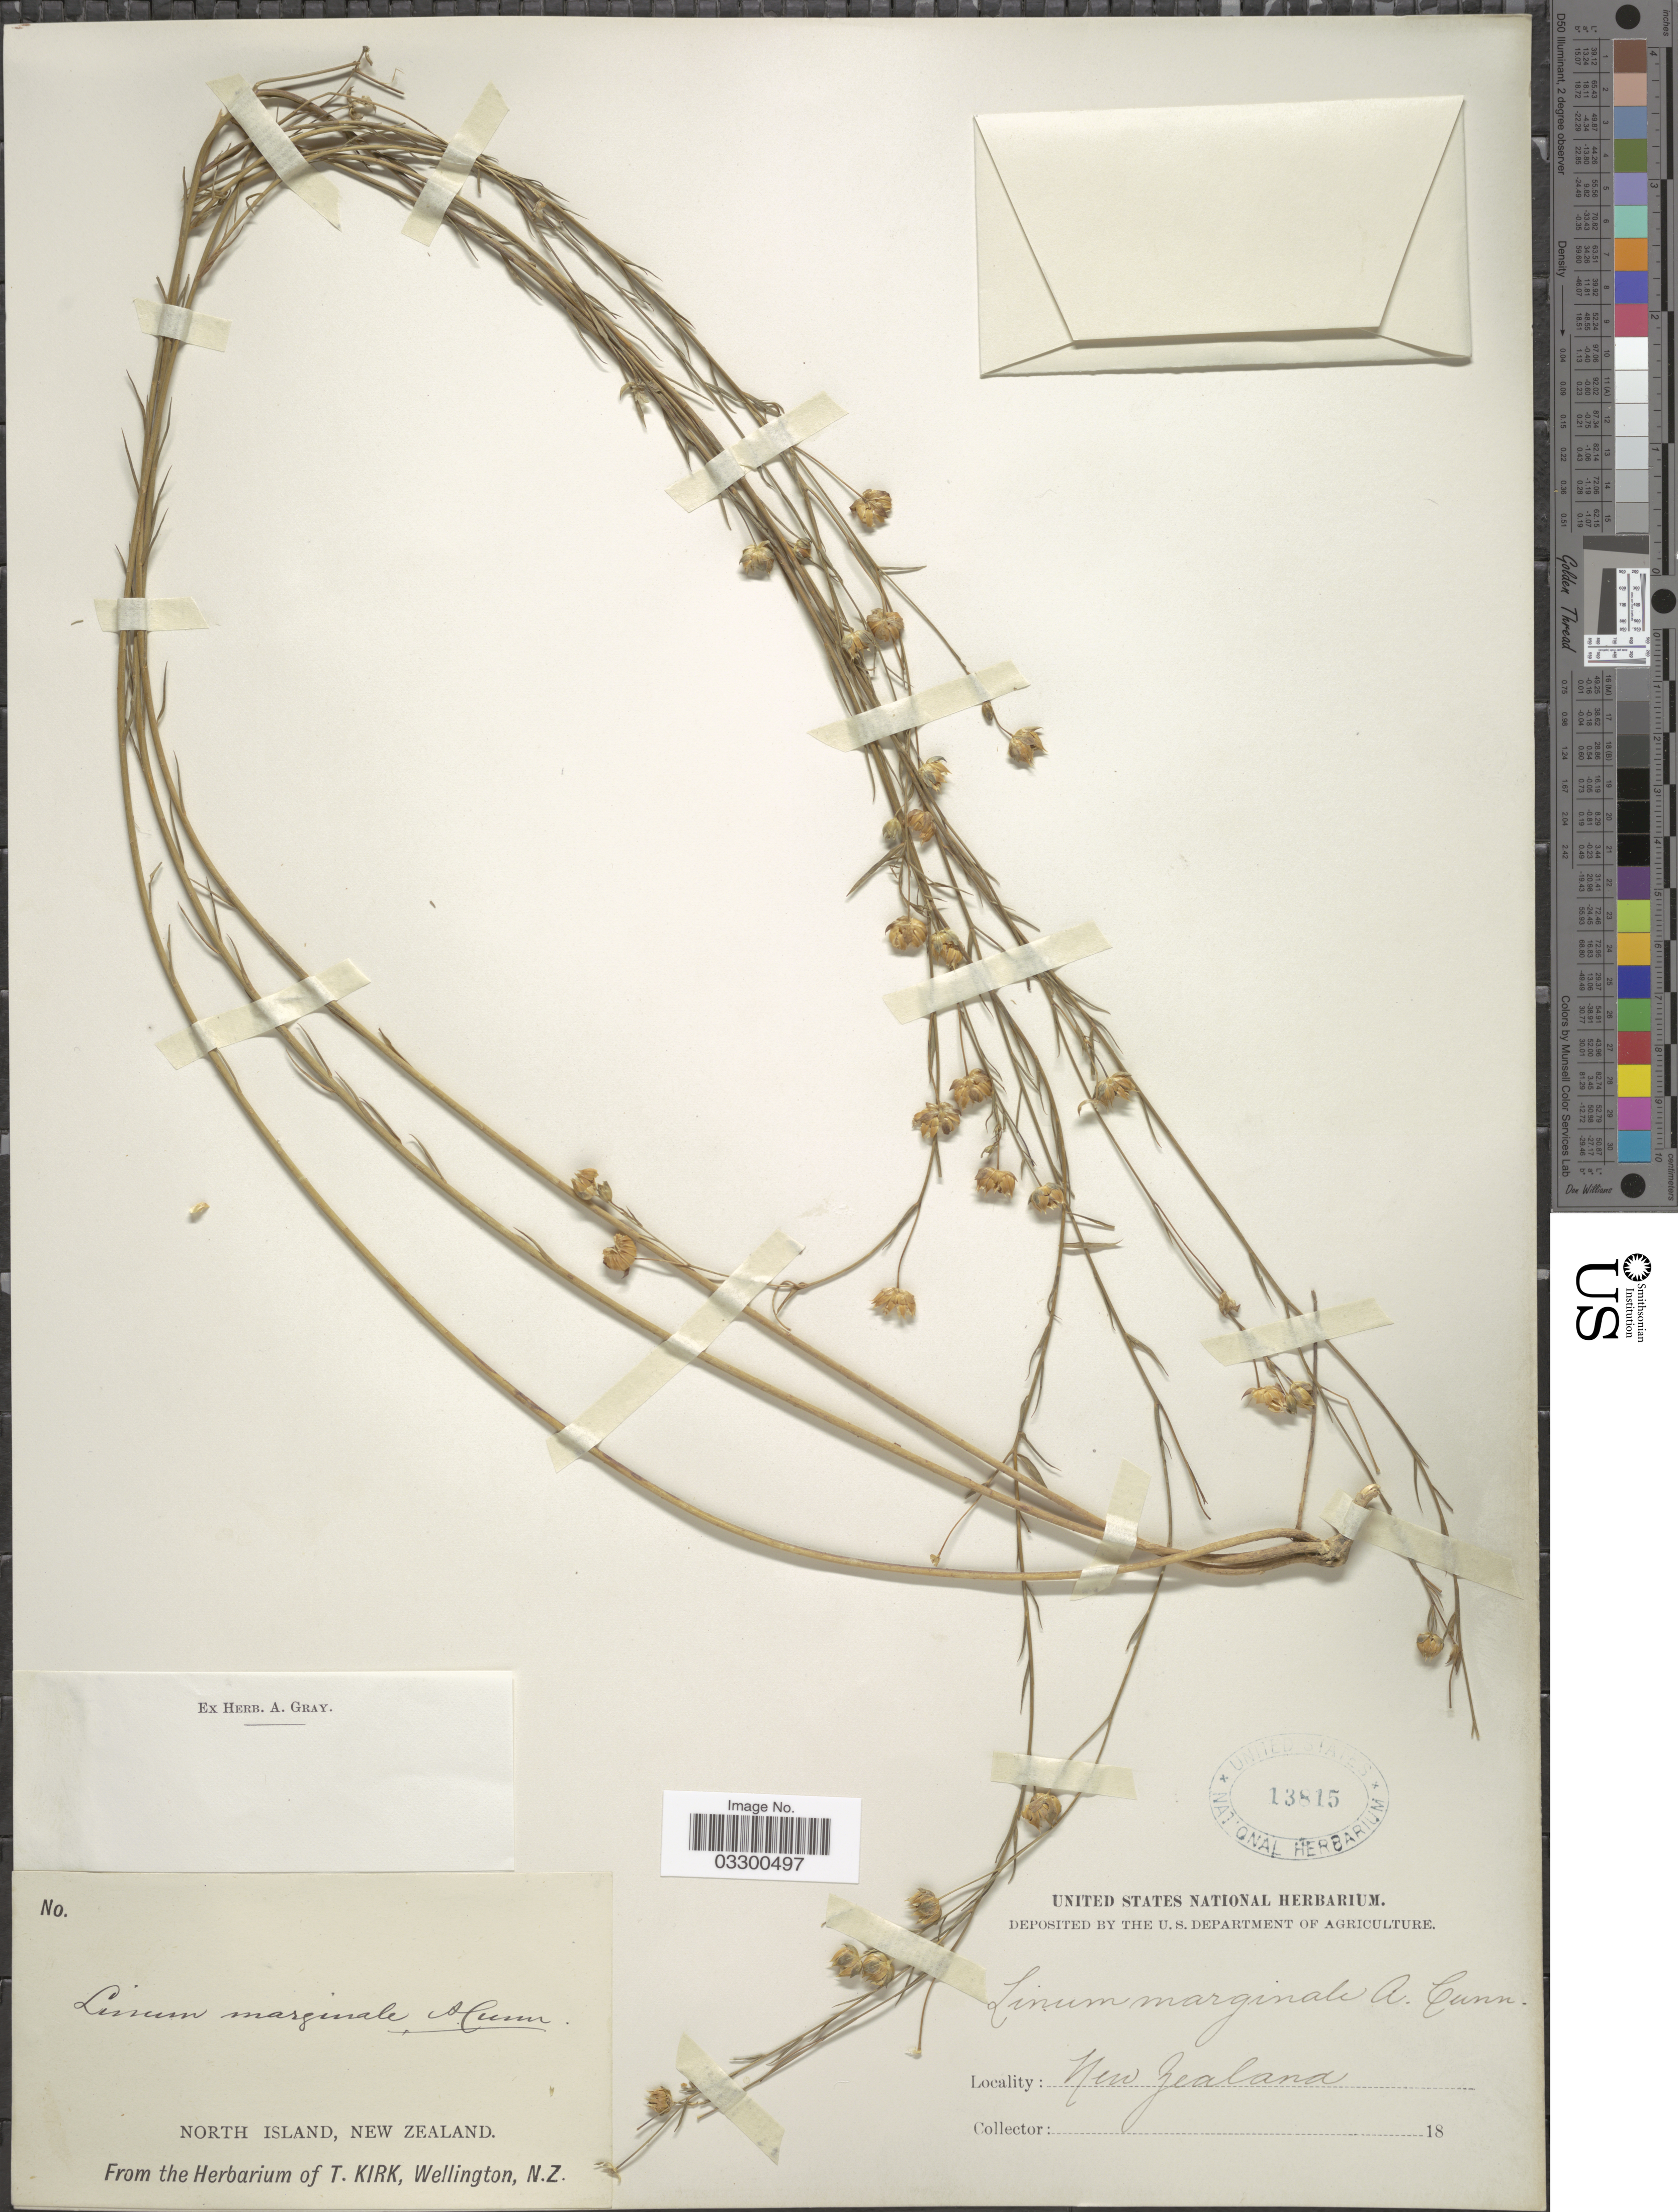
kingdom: Plantae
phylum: Tracheophyta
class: Magnoliopsida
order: Malpighiales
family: Linaceae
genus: Linum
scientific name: Linum marginale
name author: A. Cunn.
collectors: ex Herb. T. Kirk, Wellington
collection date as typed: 18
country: New Zealand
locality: North Island.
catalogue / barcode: US 13815